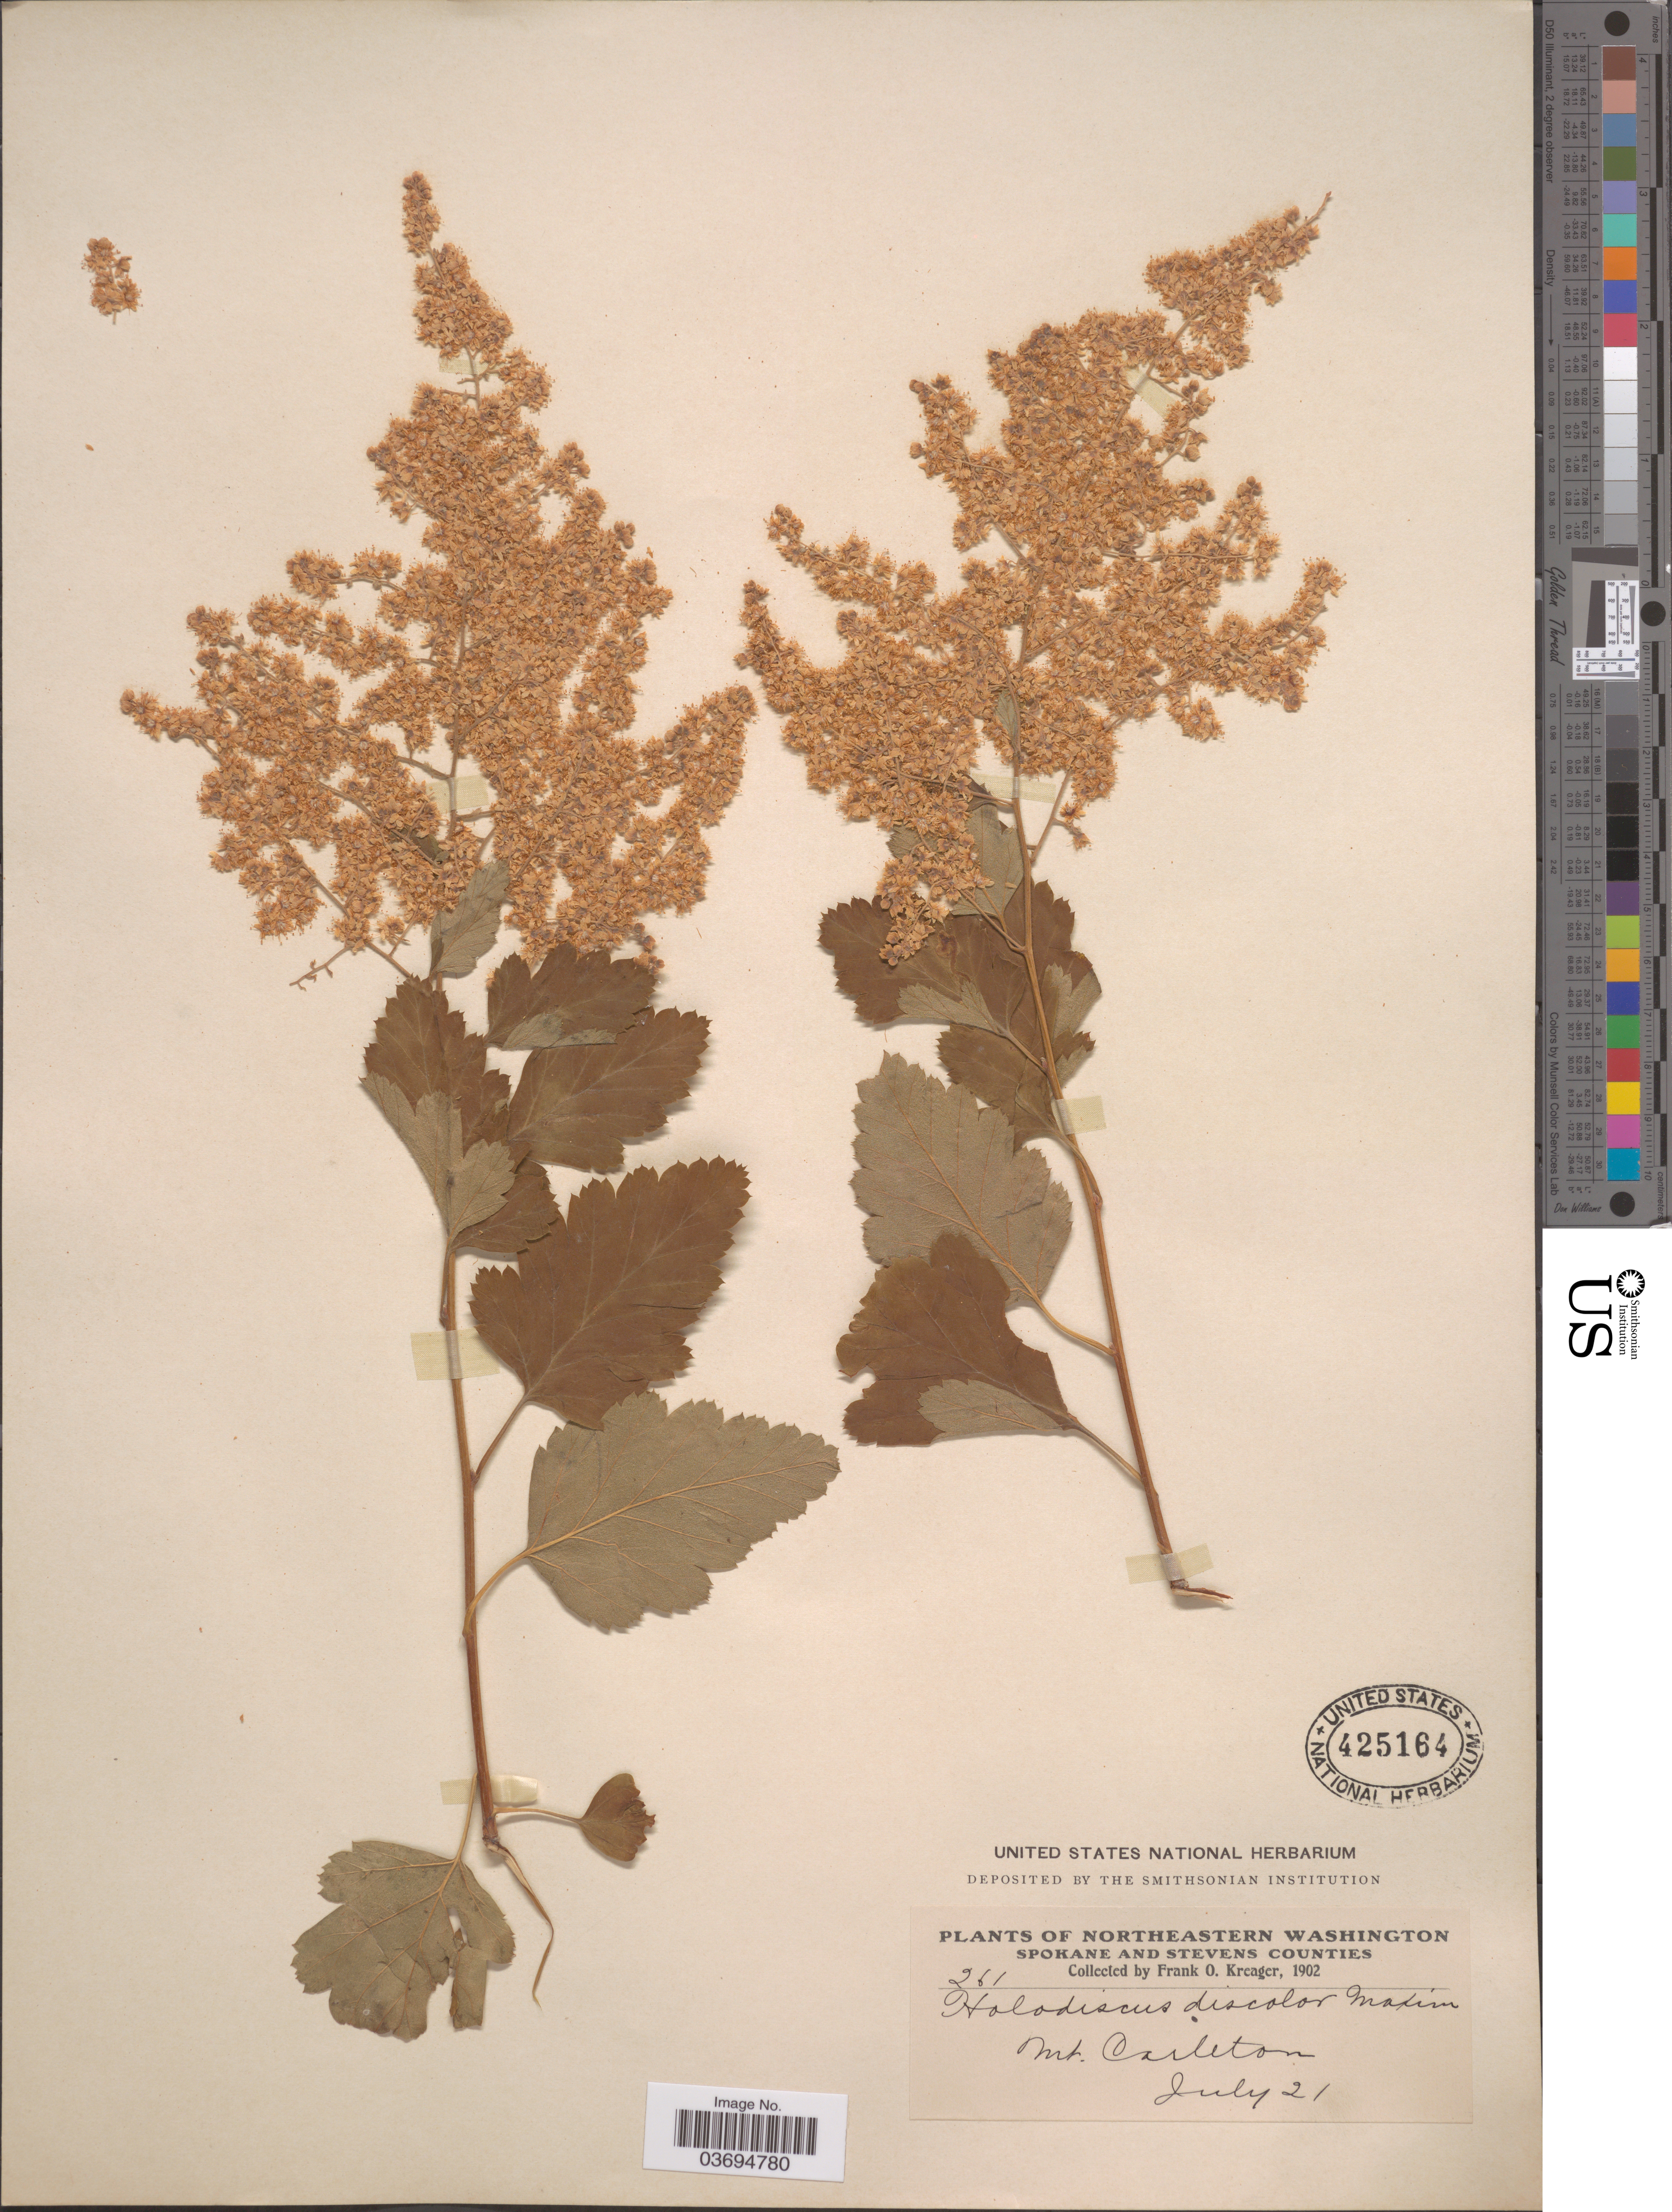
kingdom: Plantae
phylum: Tracheophyta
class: Magnoliopsida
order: Rosales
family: Rosaceae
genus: Holodiscus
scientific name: Holodiscus discolor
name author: (Pursh) Maxim.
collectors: F. Kreager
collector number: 261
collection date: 1902-07-21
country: United States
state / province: Washington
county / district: Spokane / Stevens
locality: Northeastern Washington. Spokane and Stevens Counties. Mt. Carleton.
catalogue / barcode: US 425164